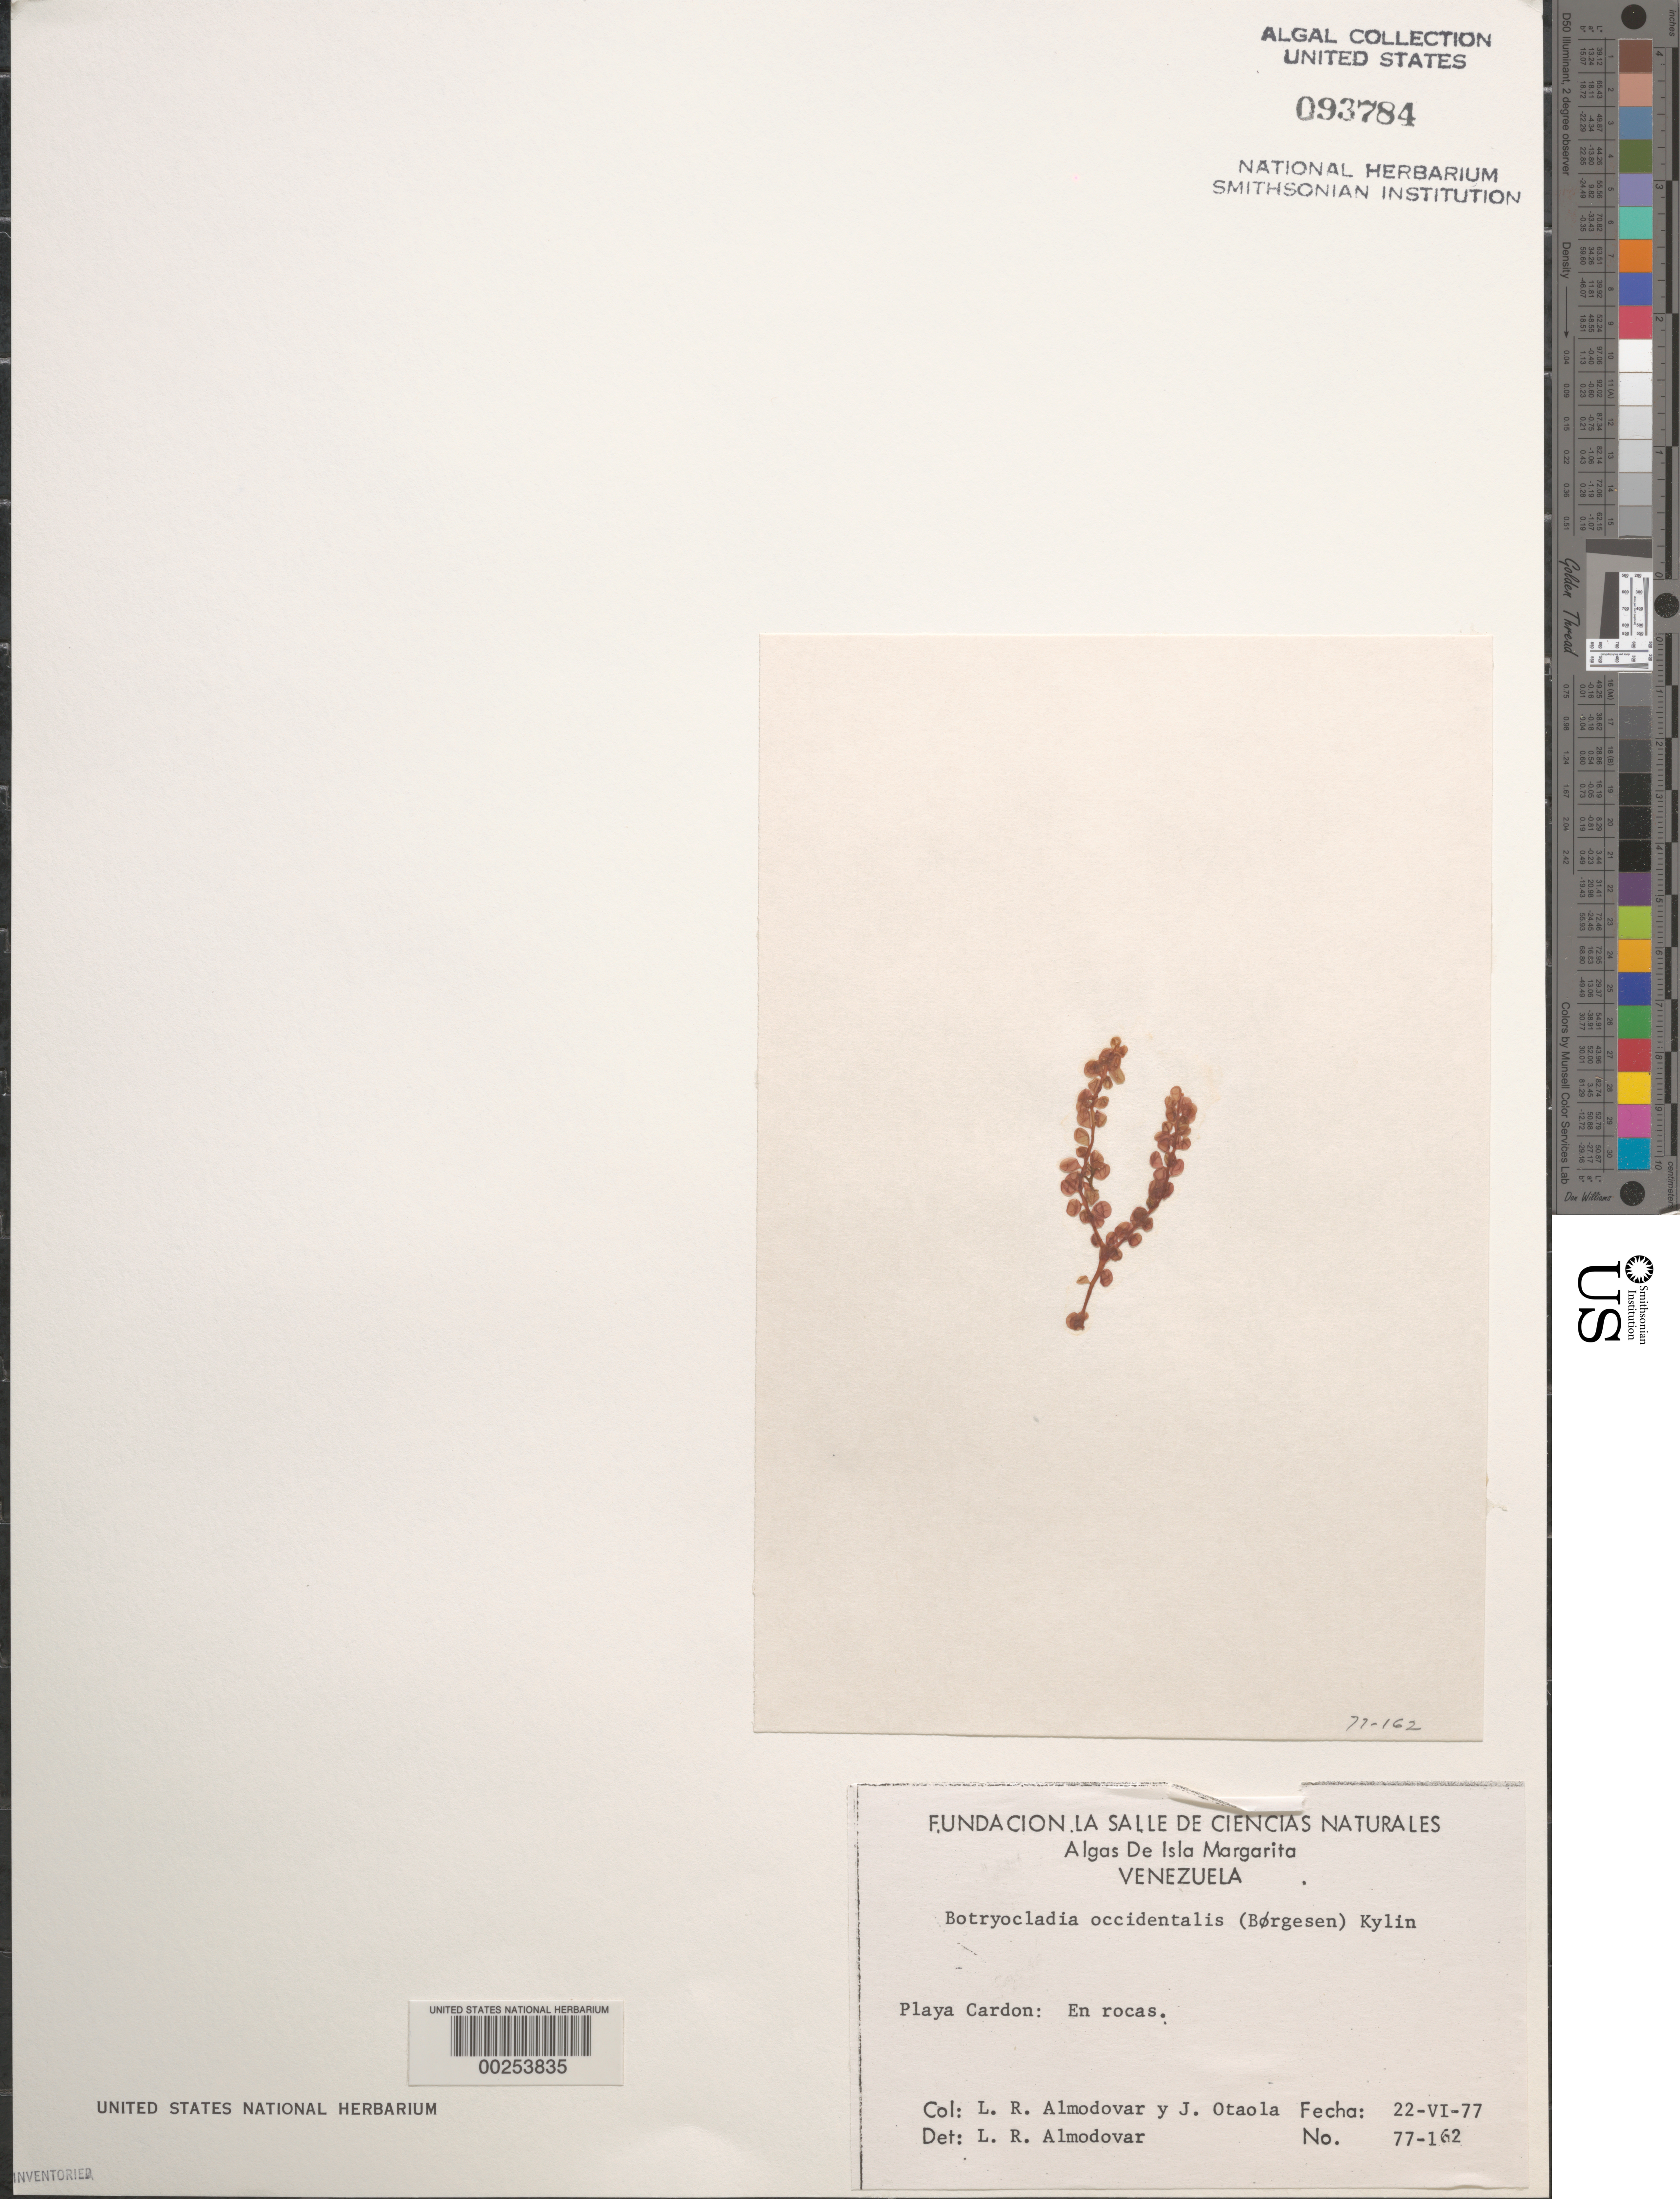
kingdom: Plantae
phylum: Rhodophyta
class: Florideophyceae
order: Rhodymeniales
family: Rhodymeniaceae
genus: Botryocladia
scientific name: Botryocladia occidentalis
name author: (Børgesen) Kylin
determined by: Almodovar, L. R.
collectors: L. Almodovar & J. Otaola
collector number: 77-162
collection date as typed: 22 Jun 1977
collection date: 1977-06-22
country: Venezuela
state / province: Nueva Esparta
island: Margarita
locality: Playa Cardon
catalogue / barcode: US 93784